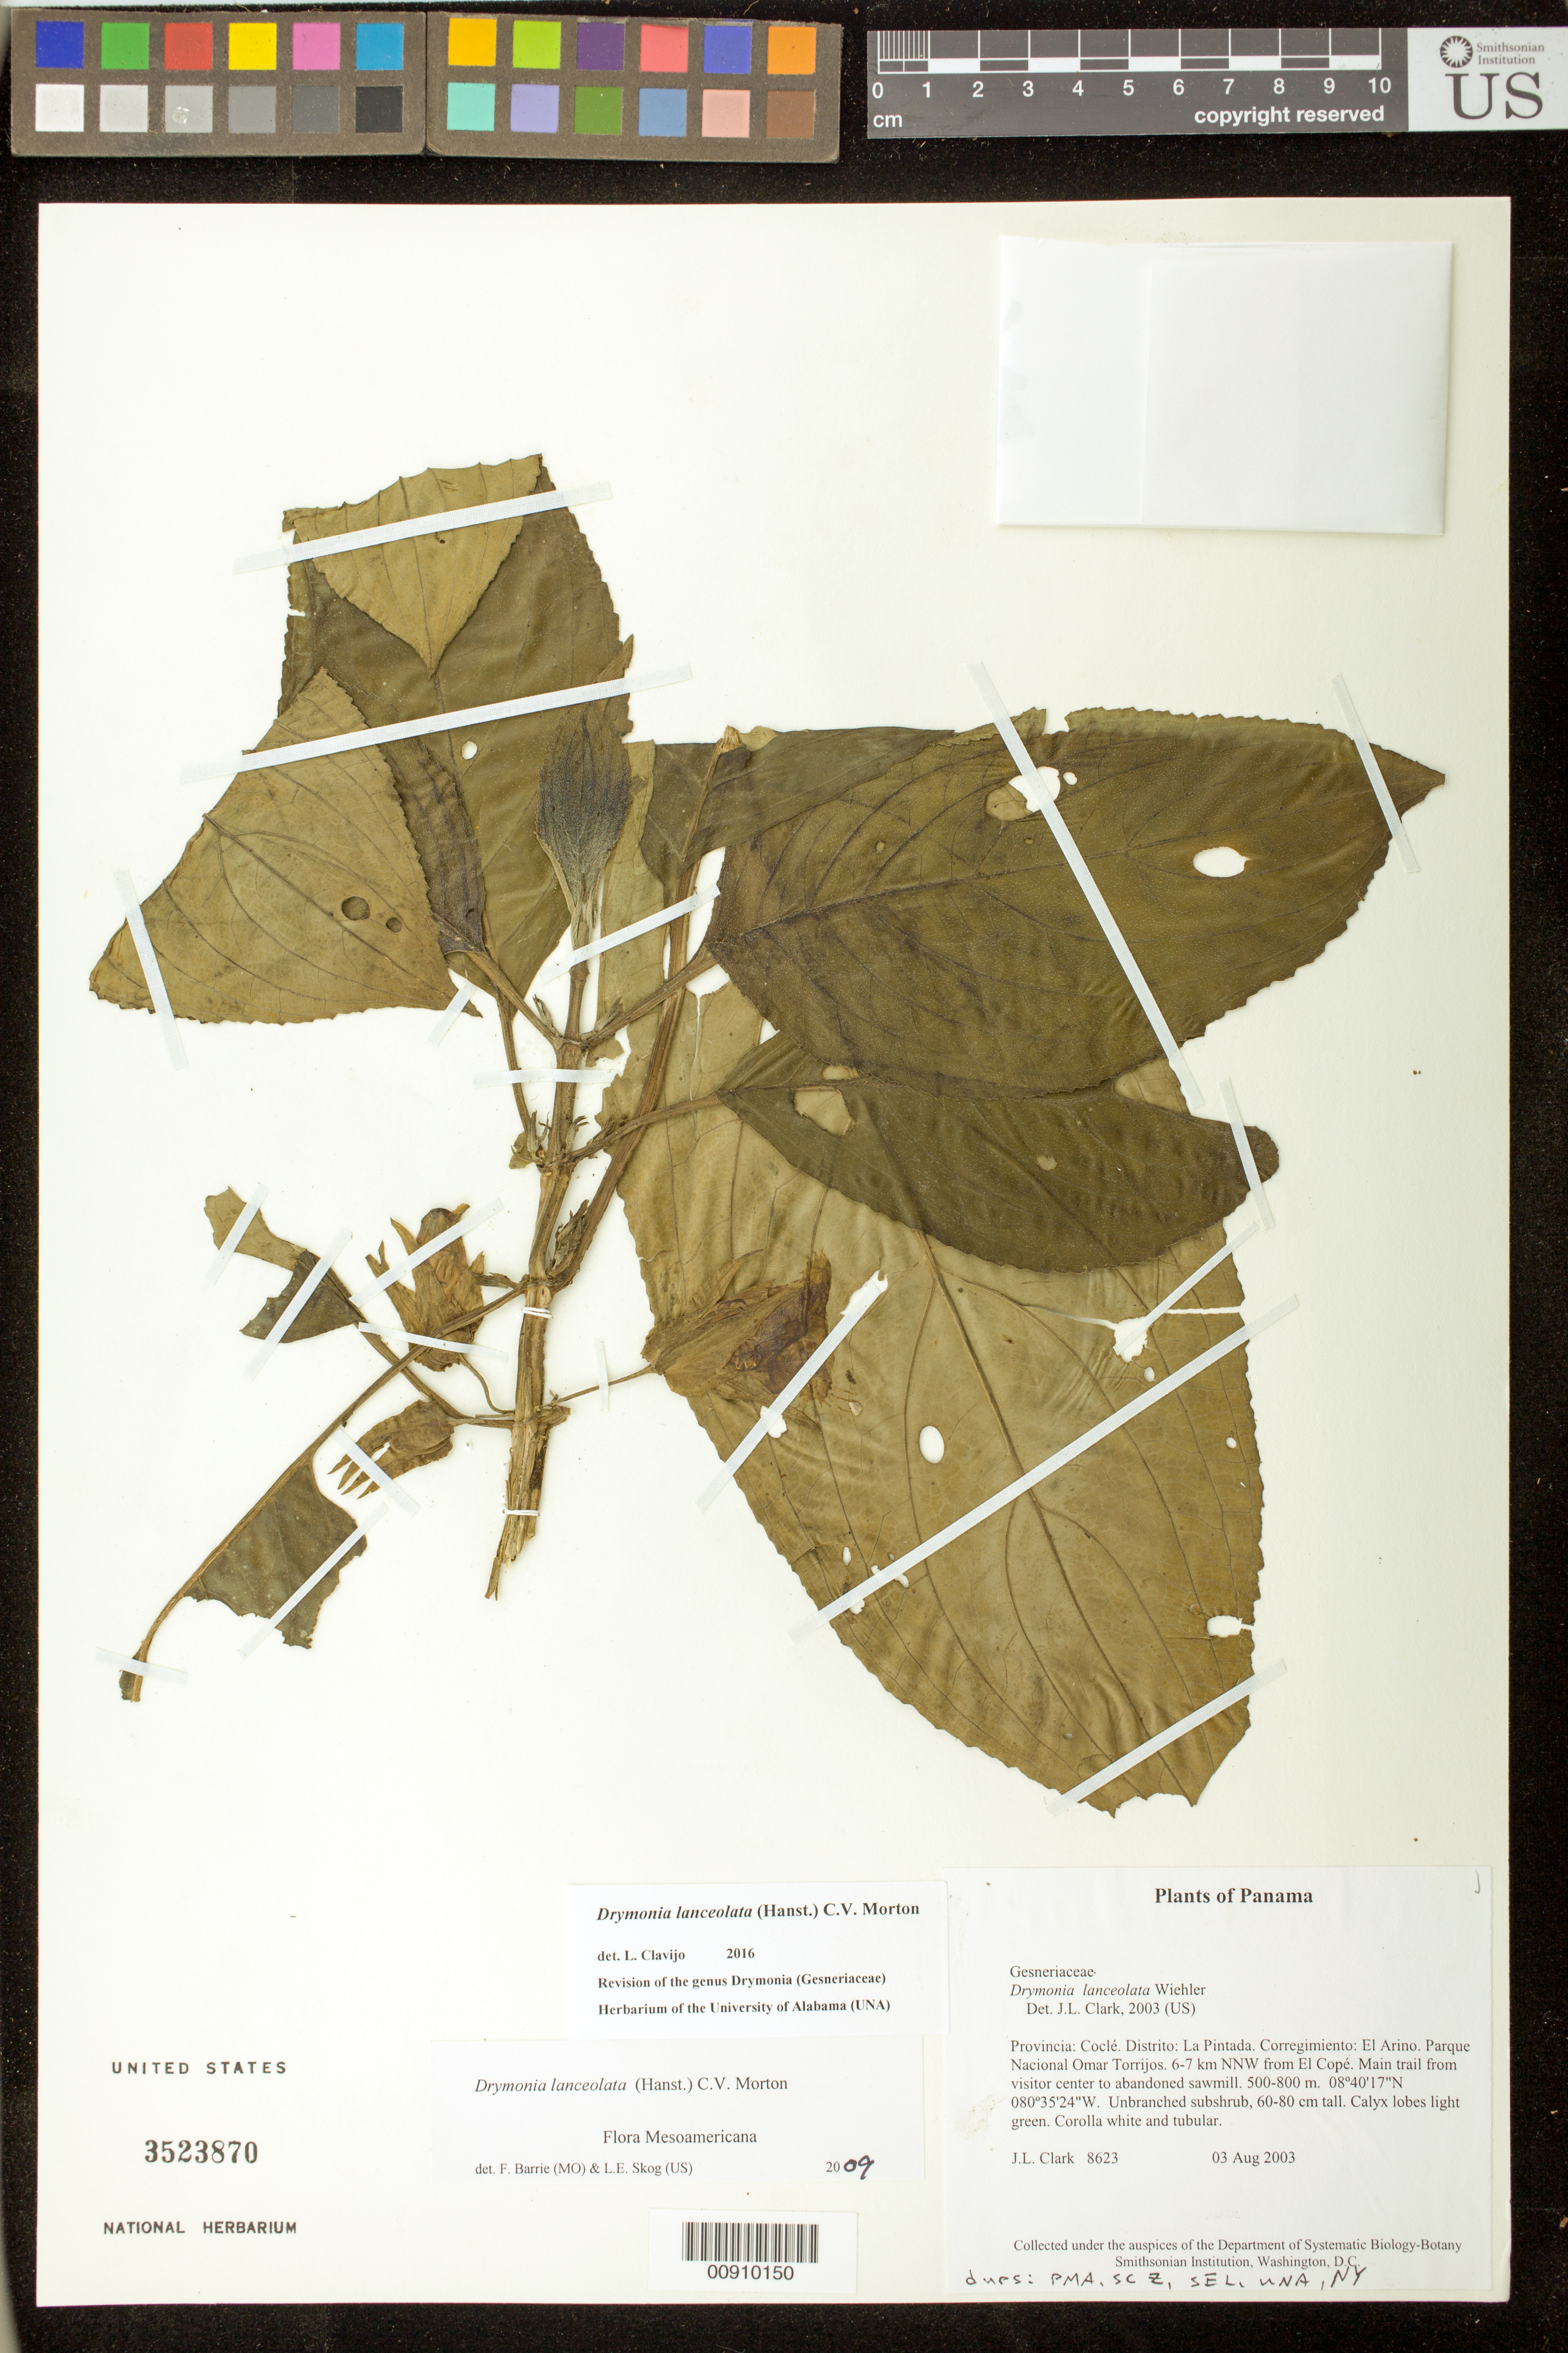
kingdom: Plantae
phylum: Tracheophyta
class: Magnoliopsida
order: Lamiales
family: Gesneriaceae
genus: Drymonia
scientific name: Drymonia lanceolata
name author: (Hanst.) C.V. Morton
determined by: Clark, J. L., (SEL), The Marie Selby Botanical Garden (UNITED STATES)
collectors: J. L. Clark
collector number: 8623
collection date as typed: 03 Aug 2003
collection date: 2003-08-03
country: Panama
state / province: Coclé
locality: La Pintada. Corregimiento: El Arino. Parque Nacional Omar Torrijos. 6-7 km NNW from El Copé. Main trail from visitor center to abandoned sawmill.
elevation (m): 500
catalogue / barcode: US 3523870